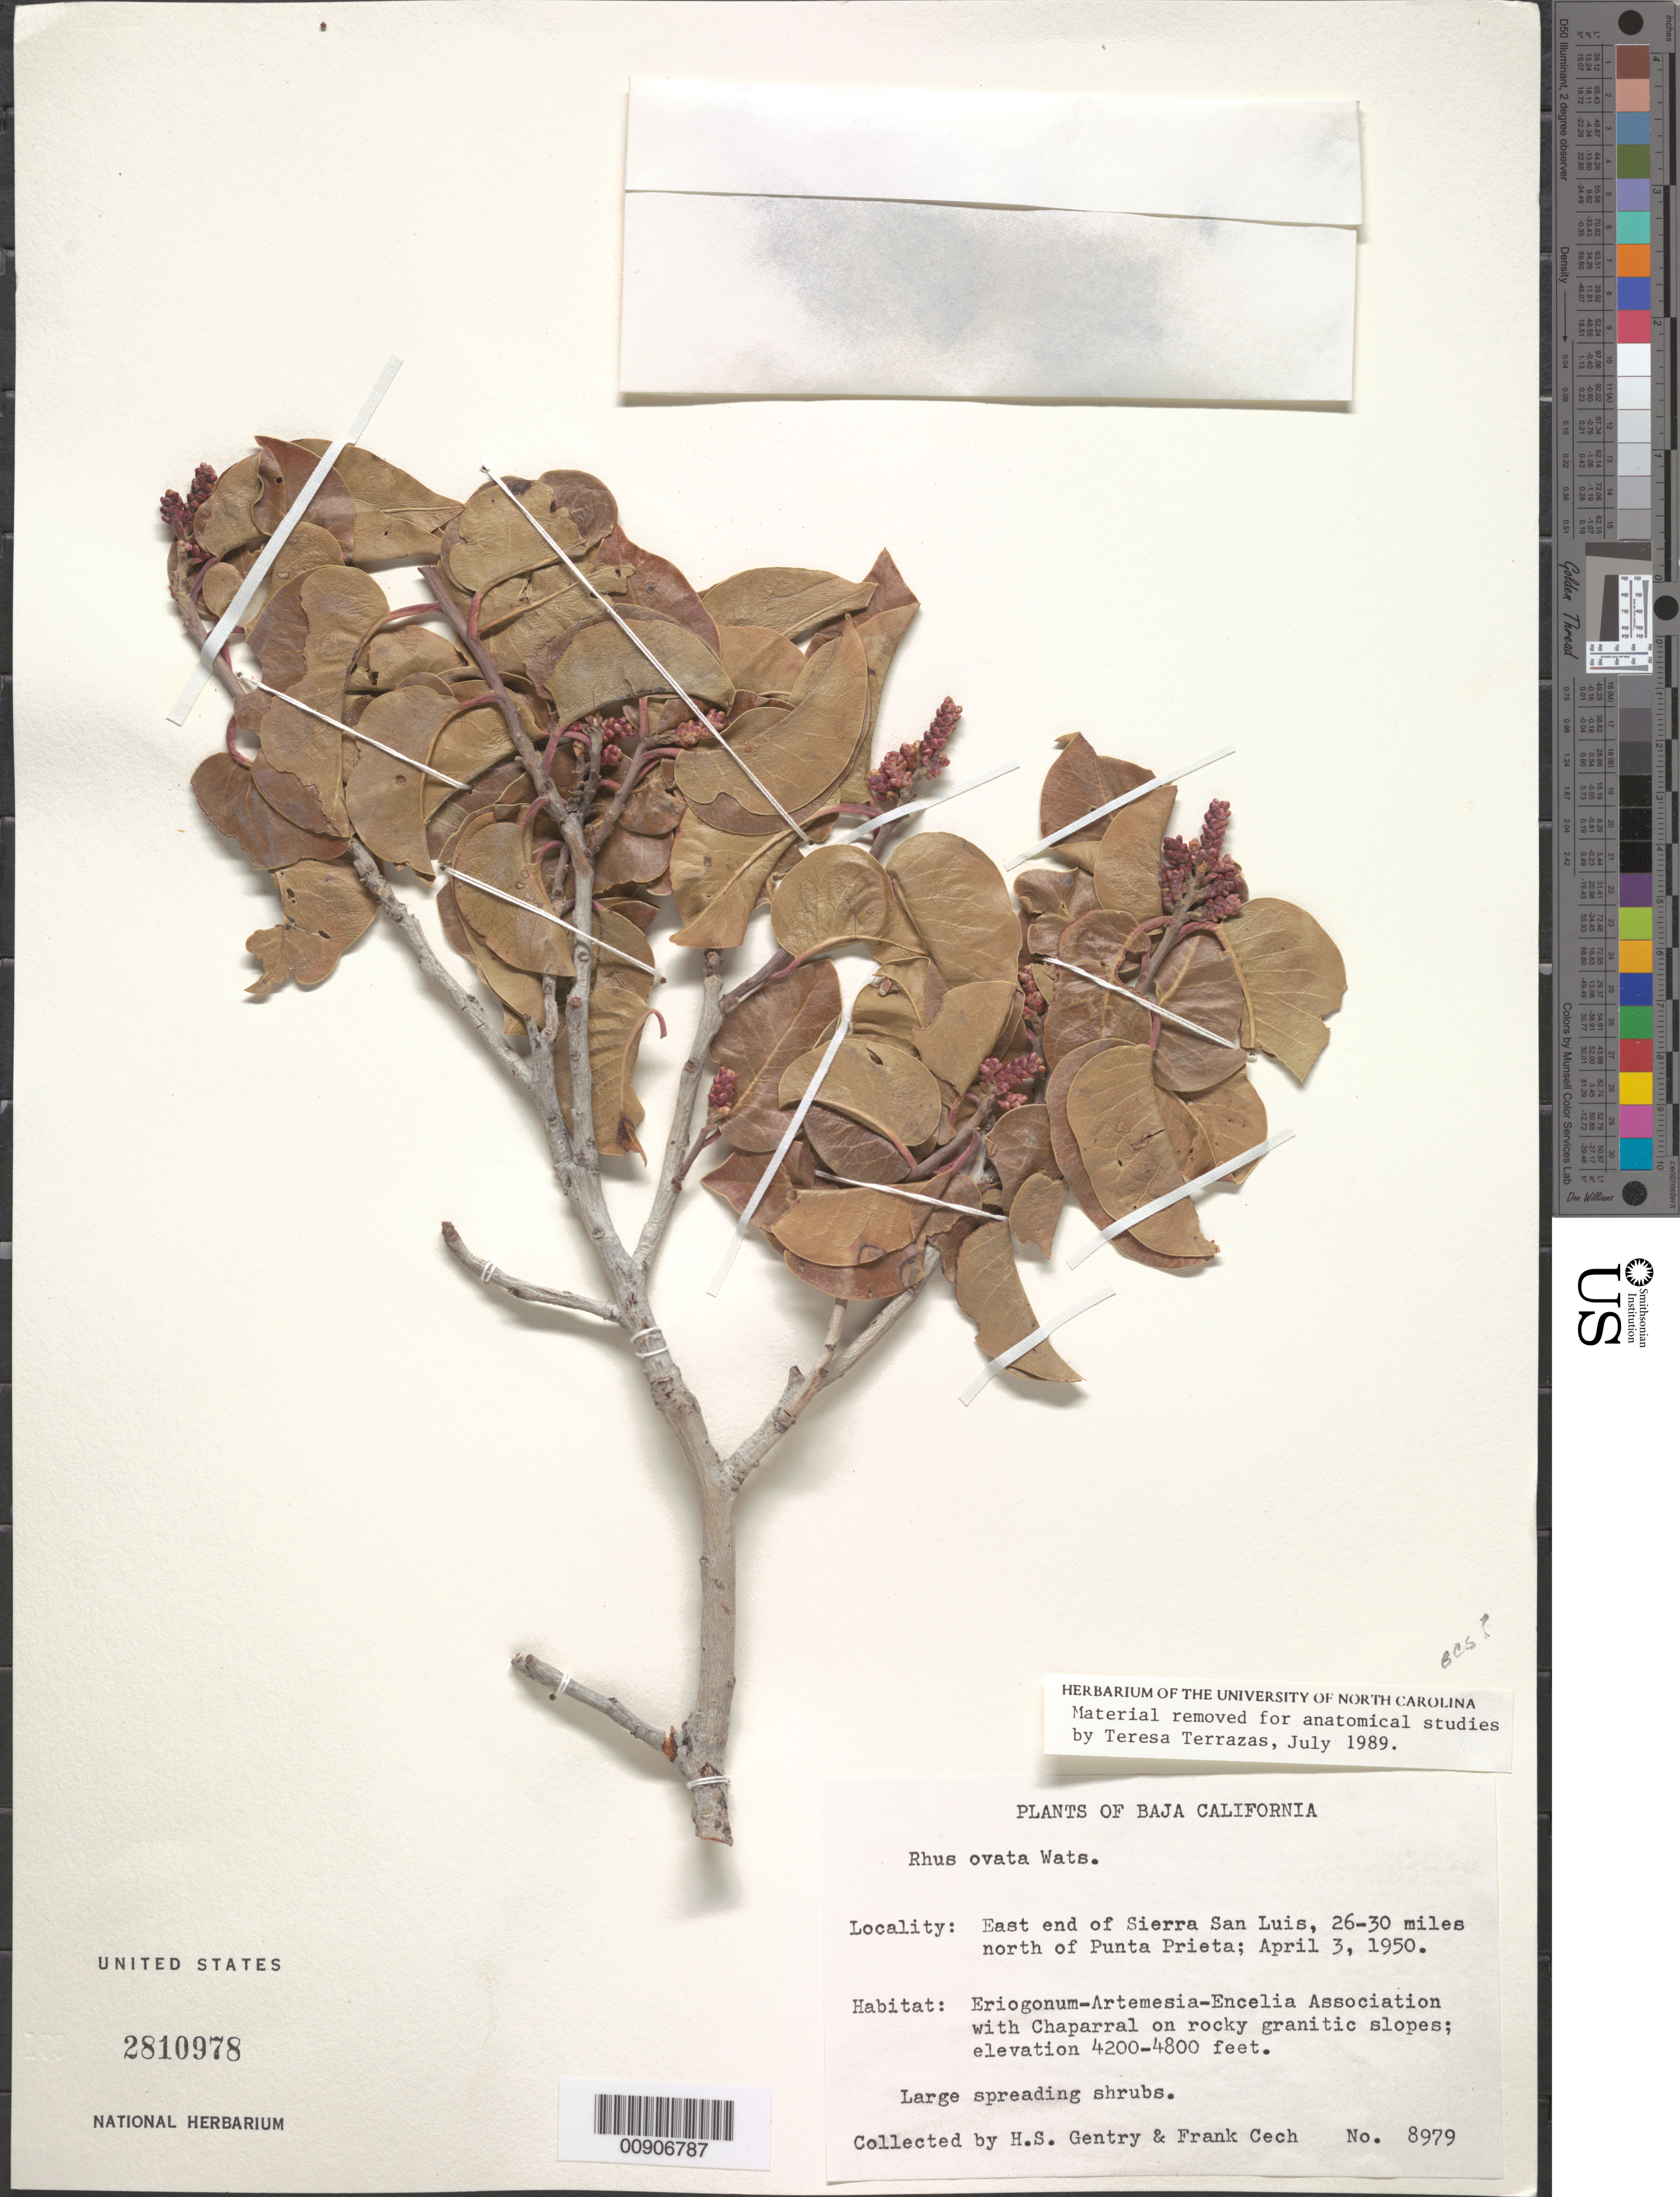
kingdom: Plantae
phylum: Tracheophyta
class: Magnoliopsida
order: Sapindales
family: Anacardiaceae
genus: Rhus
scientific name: Rhus ovata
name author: S. Watson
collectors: H. S. Gentry & F. Cech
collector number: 8979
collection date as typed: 03 Apr 1950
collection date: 1950-04-03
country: Mexico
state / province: Baja California Norte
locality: East end of Sierra San Luis, 26-30 miles north of Punta Prieta.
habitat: Eriogonum-Artemesia-Encelia Association with Chaparral on rocky granitic slopes.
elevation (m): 1280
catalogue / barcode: US 2810978